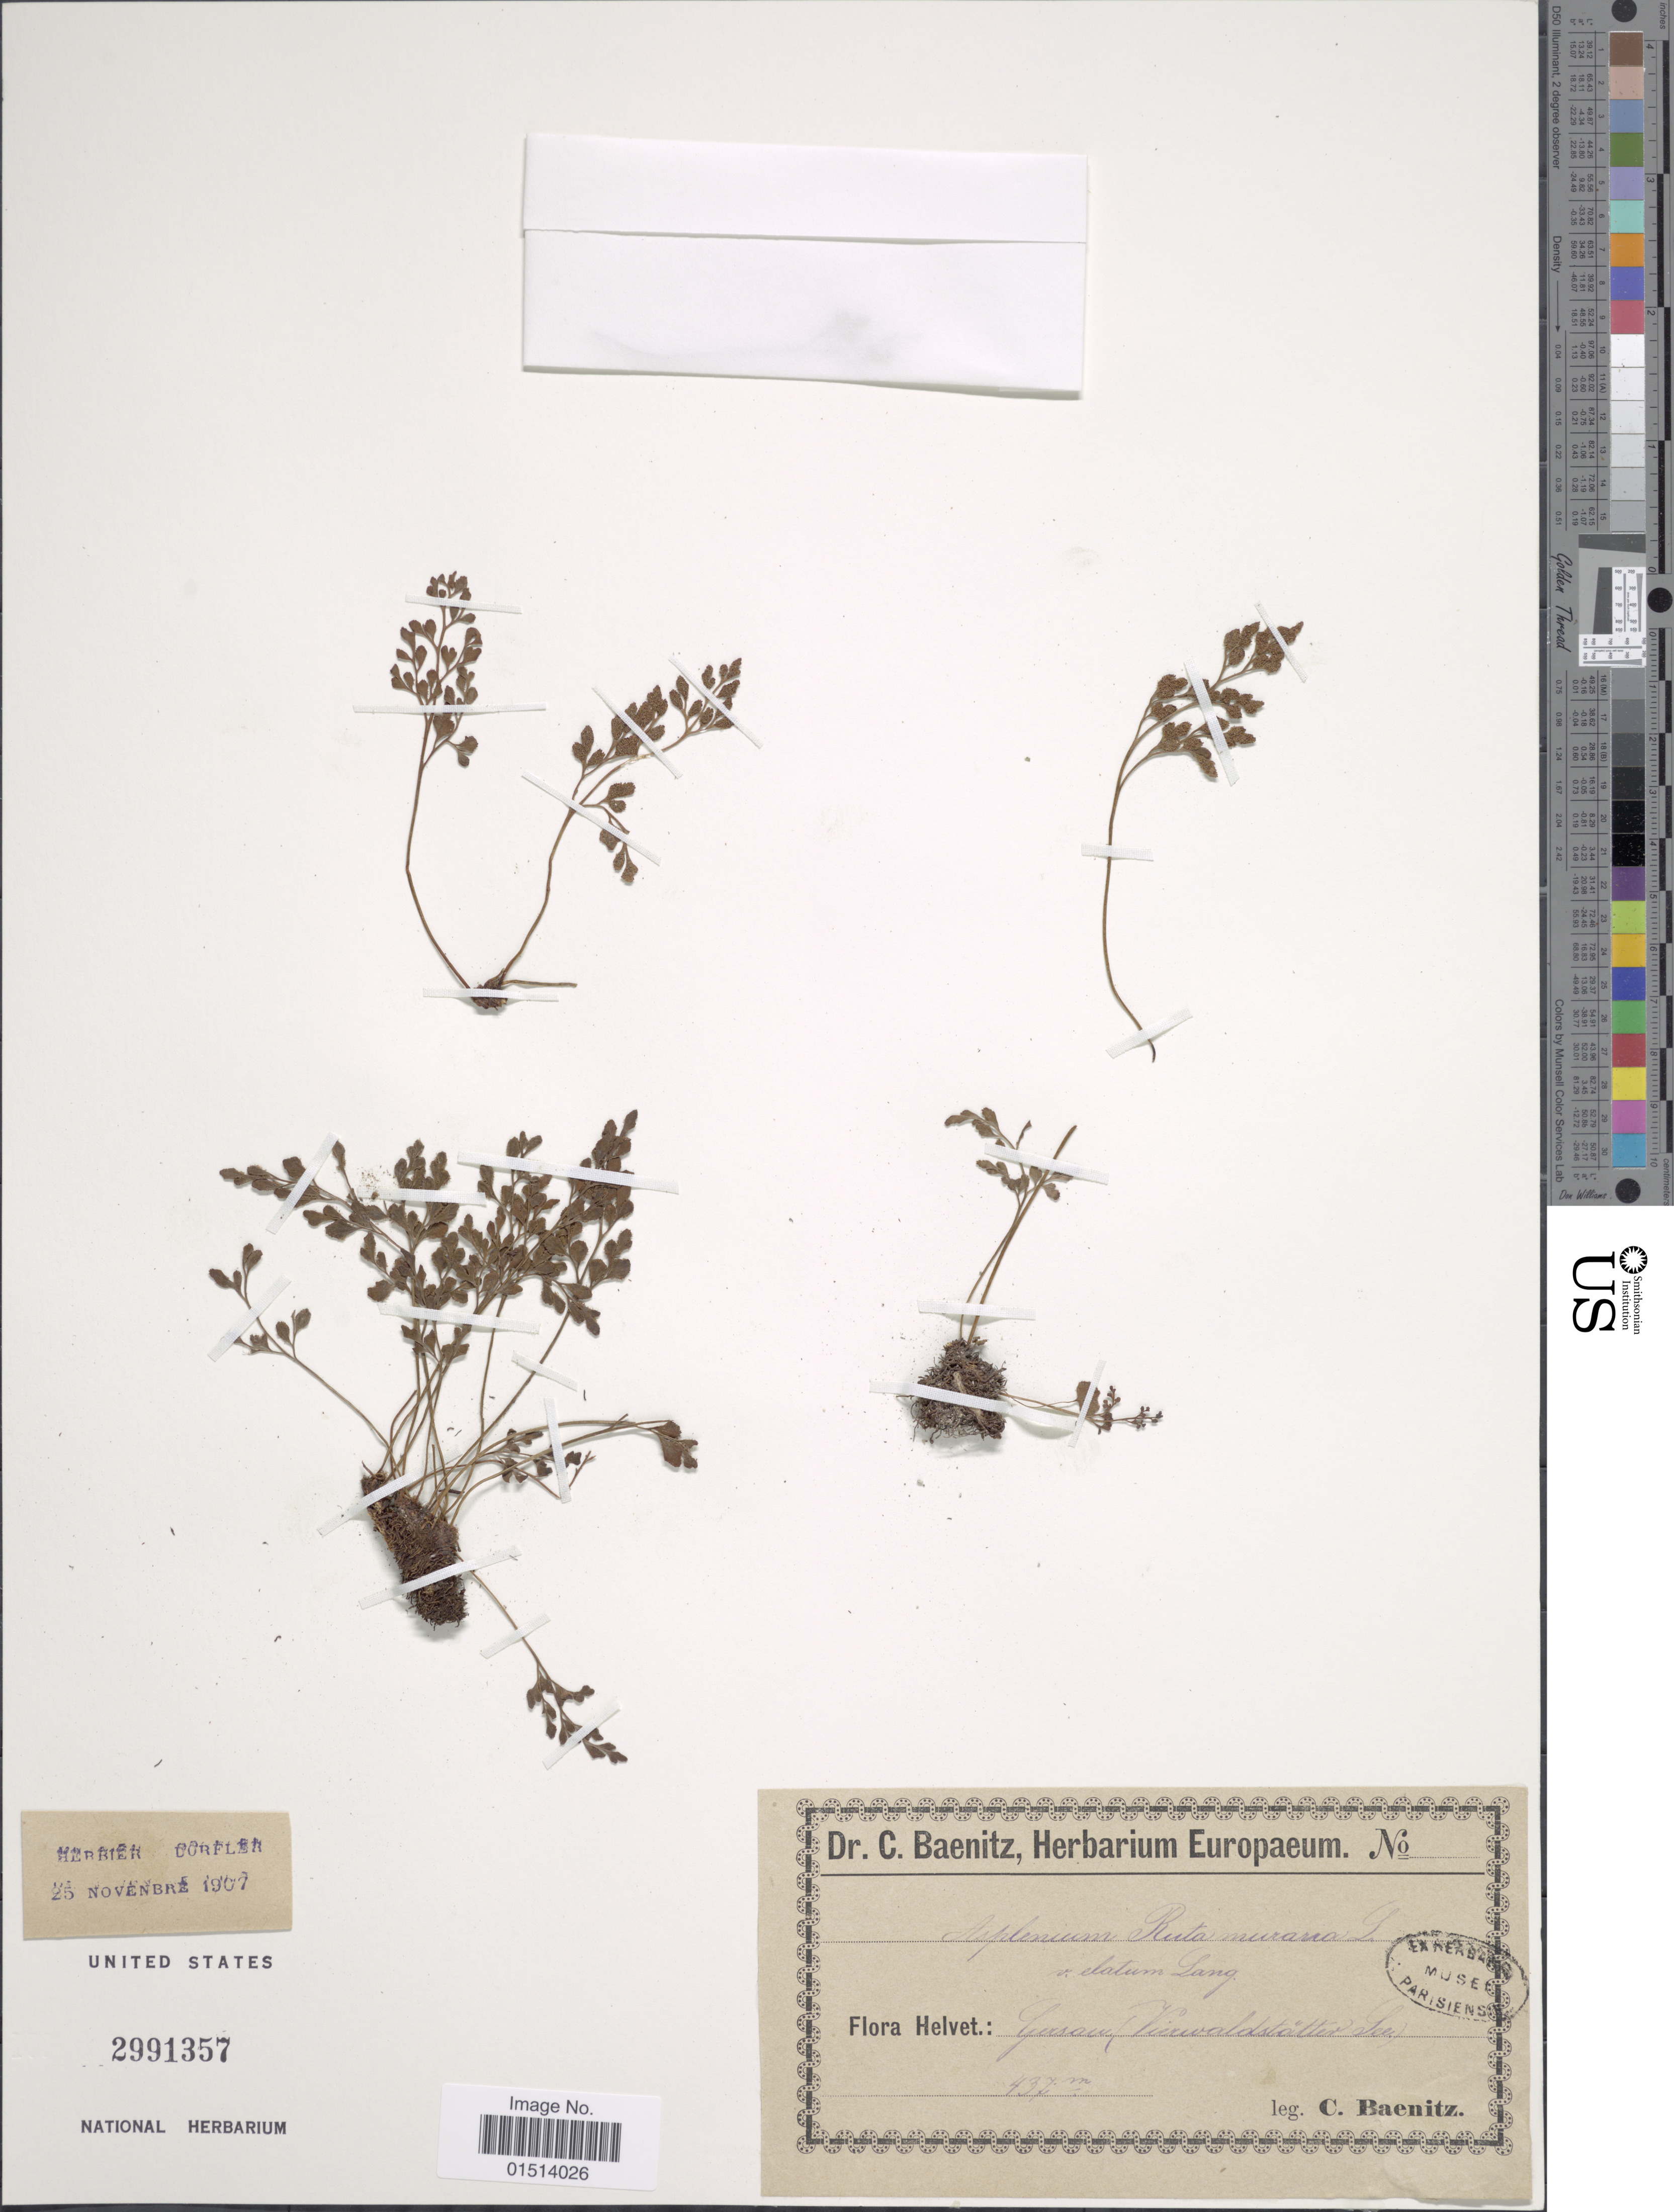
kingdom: Plantae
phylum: Tracheophyta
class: Polypodiopsida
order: Polypodiales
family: Aspleniaceae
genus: Asplenium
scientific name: Asplenium ruta-muraria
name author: L.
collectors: C. G. Baenitz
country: Switzerland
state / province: Schwyz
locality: Helvet, Gersau (Vierwaldstättersee)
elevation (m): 437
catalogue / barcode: US 2991357